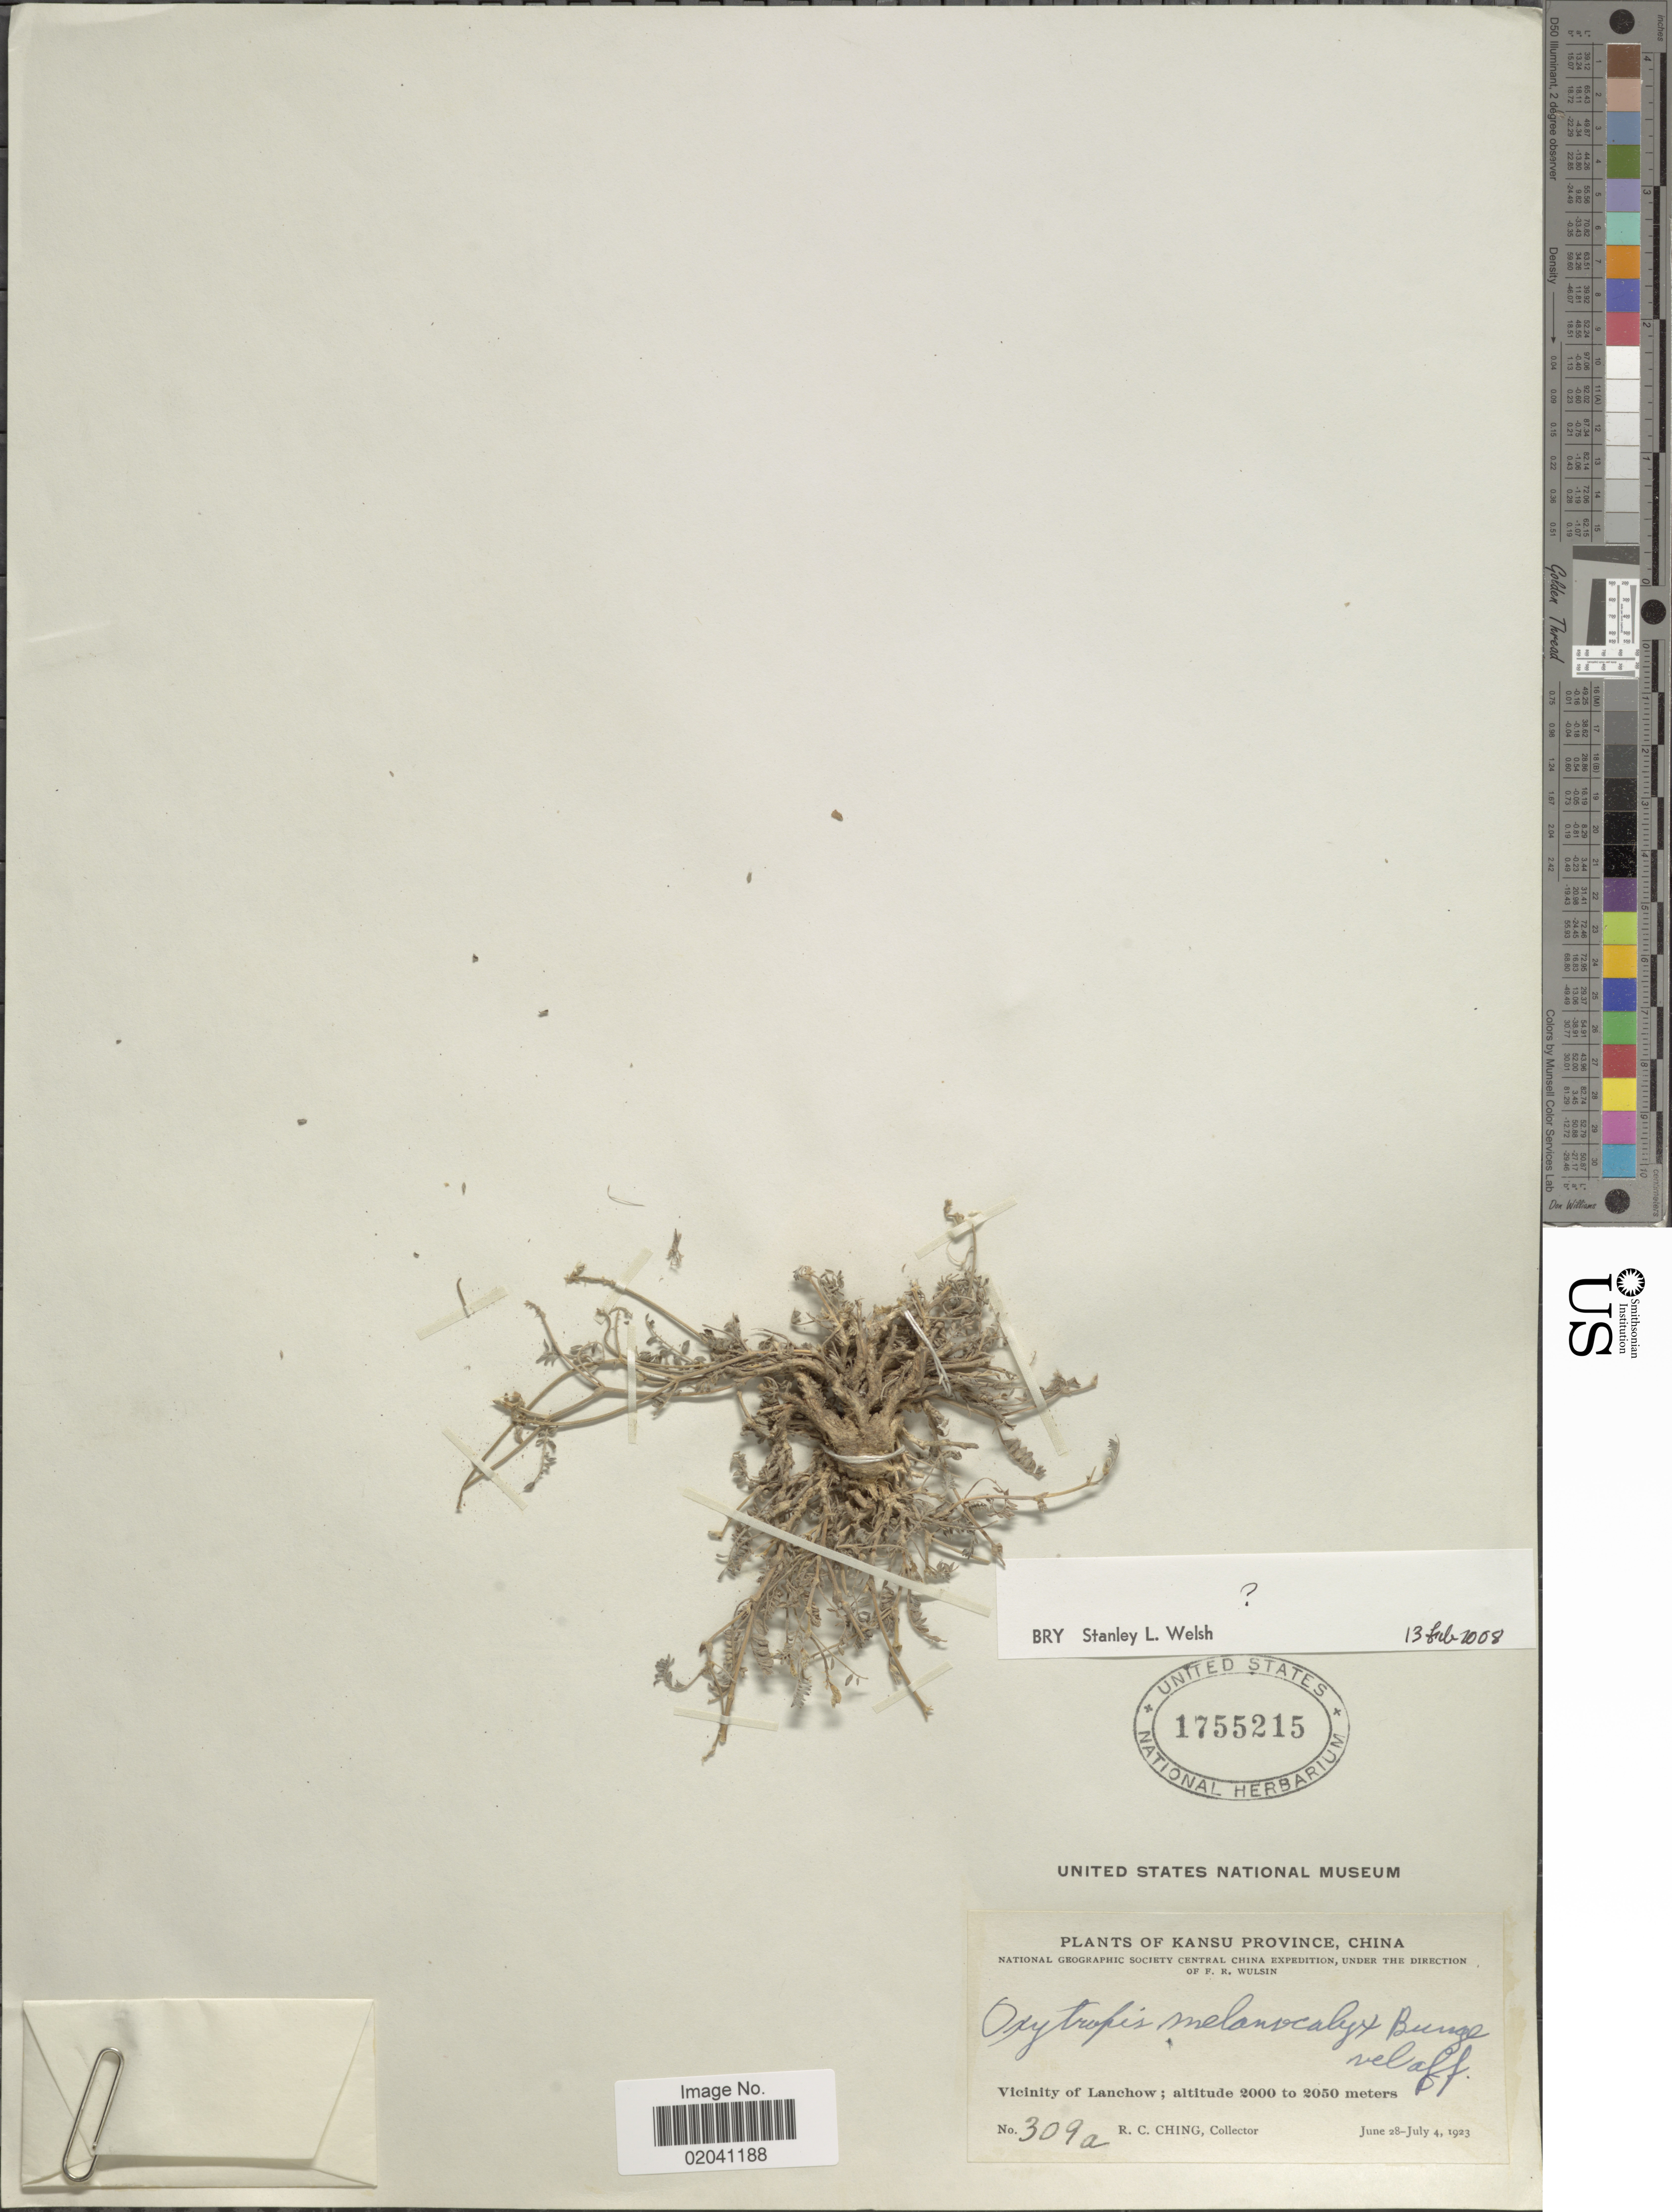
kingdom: Plantae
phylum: Tracheophyta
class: Magnoliopsida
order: Fabales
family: Fabaceae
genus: Oxytropis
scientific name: Oxytropis sp.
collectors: R. C. Ching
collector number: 309a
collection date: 1923-06-28/1923-07-04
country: China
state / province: Gansu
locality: Kansu Province. Vicinity of Lanchow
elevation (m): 2000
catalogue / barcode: US 1755215